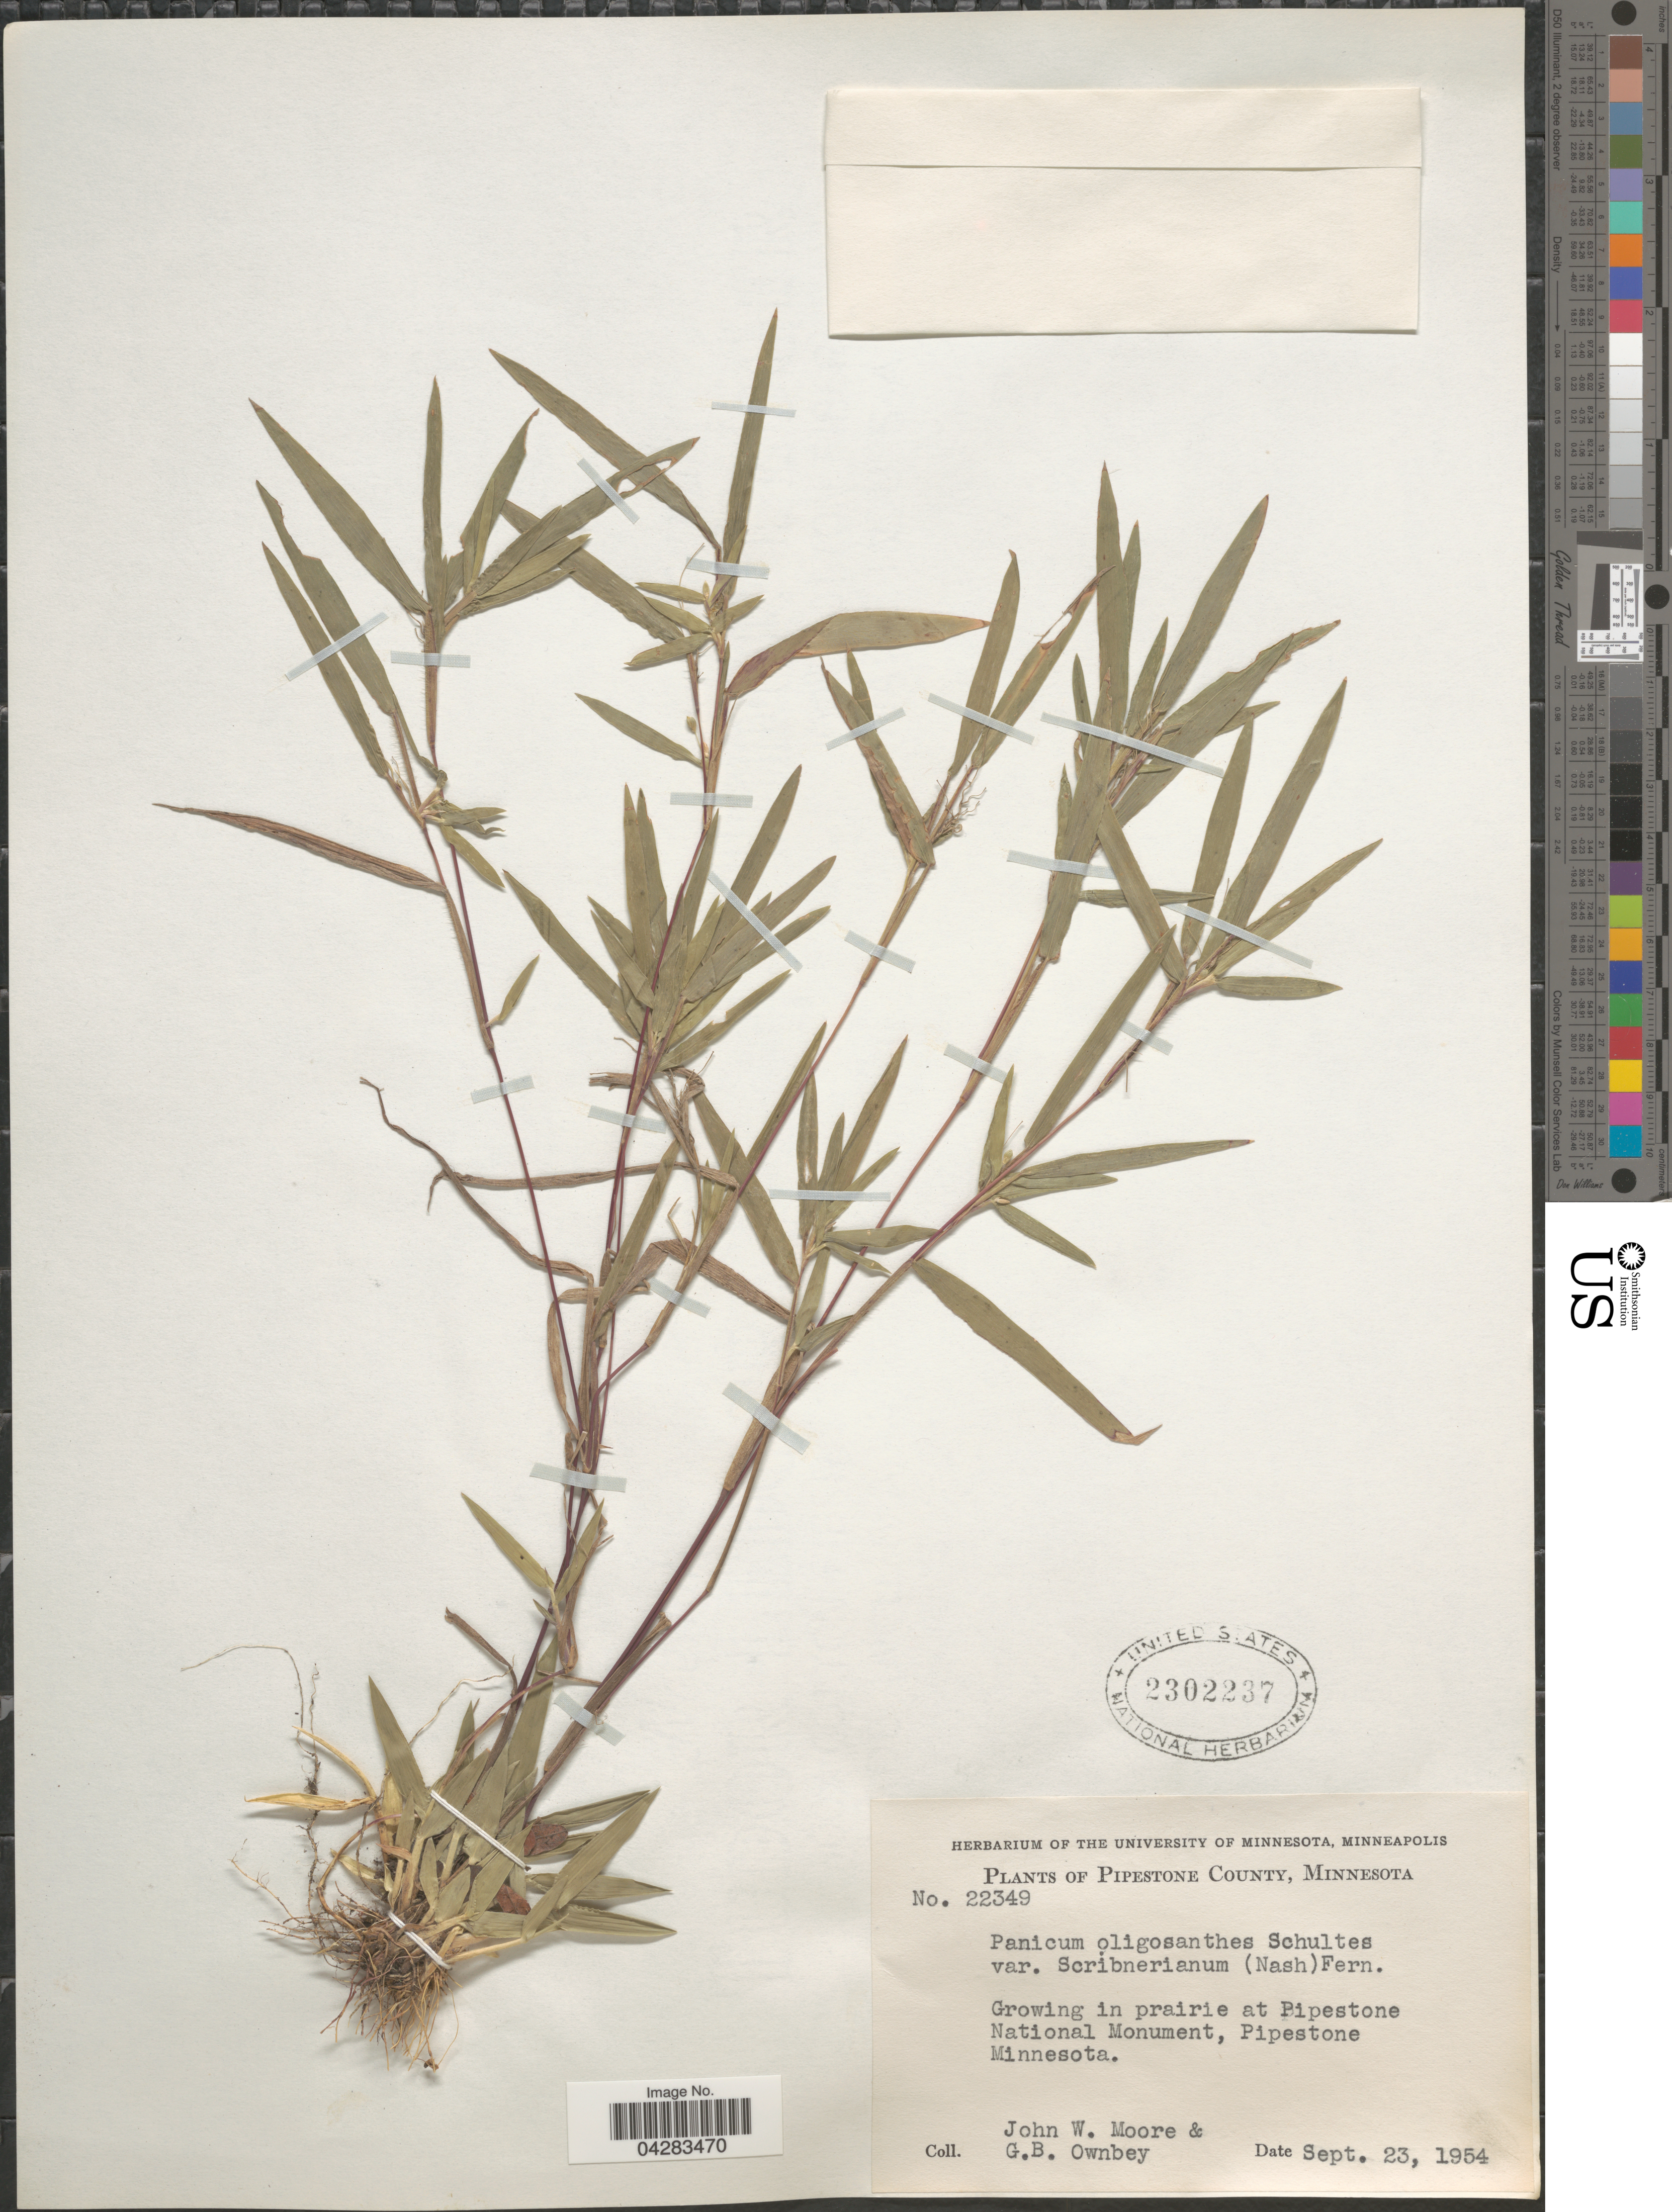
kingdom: Plantae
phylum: Tracheophyta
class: Liliopsida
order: Poales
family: Poaceae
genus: Dichanthelium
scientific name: Dichanthelium oligosanthes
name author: (Schult.) Gould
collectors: J. Moore & G. B. Ownbey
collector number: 22349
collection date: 1954-09-23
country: United States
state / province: Minnesota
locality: Pipestone County. In prairie at Pipestone National Monument, Pipestone.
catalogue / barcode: US 2302237